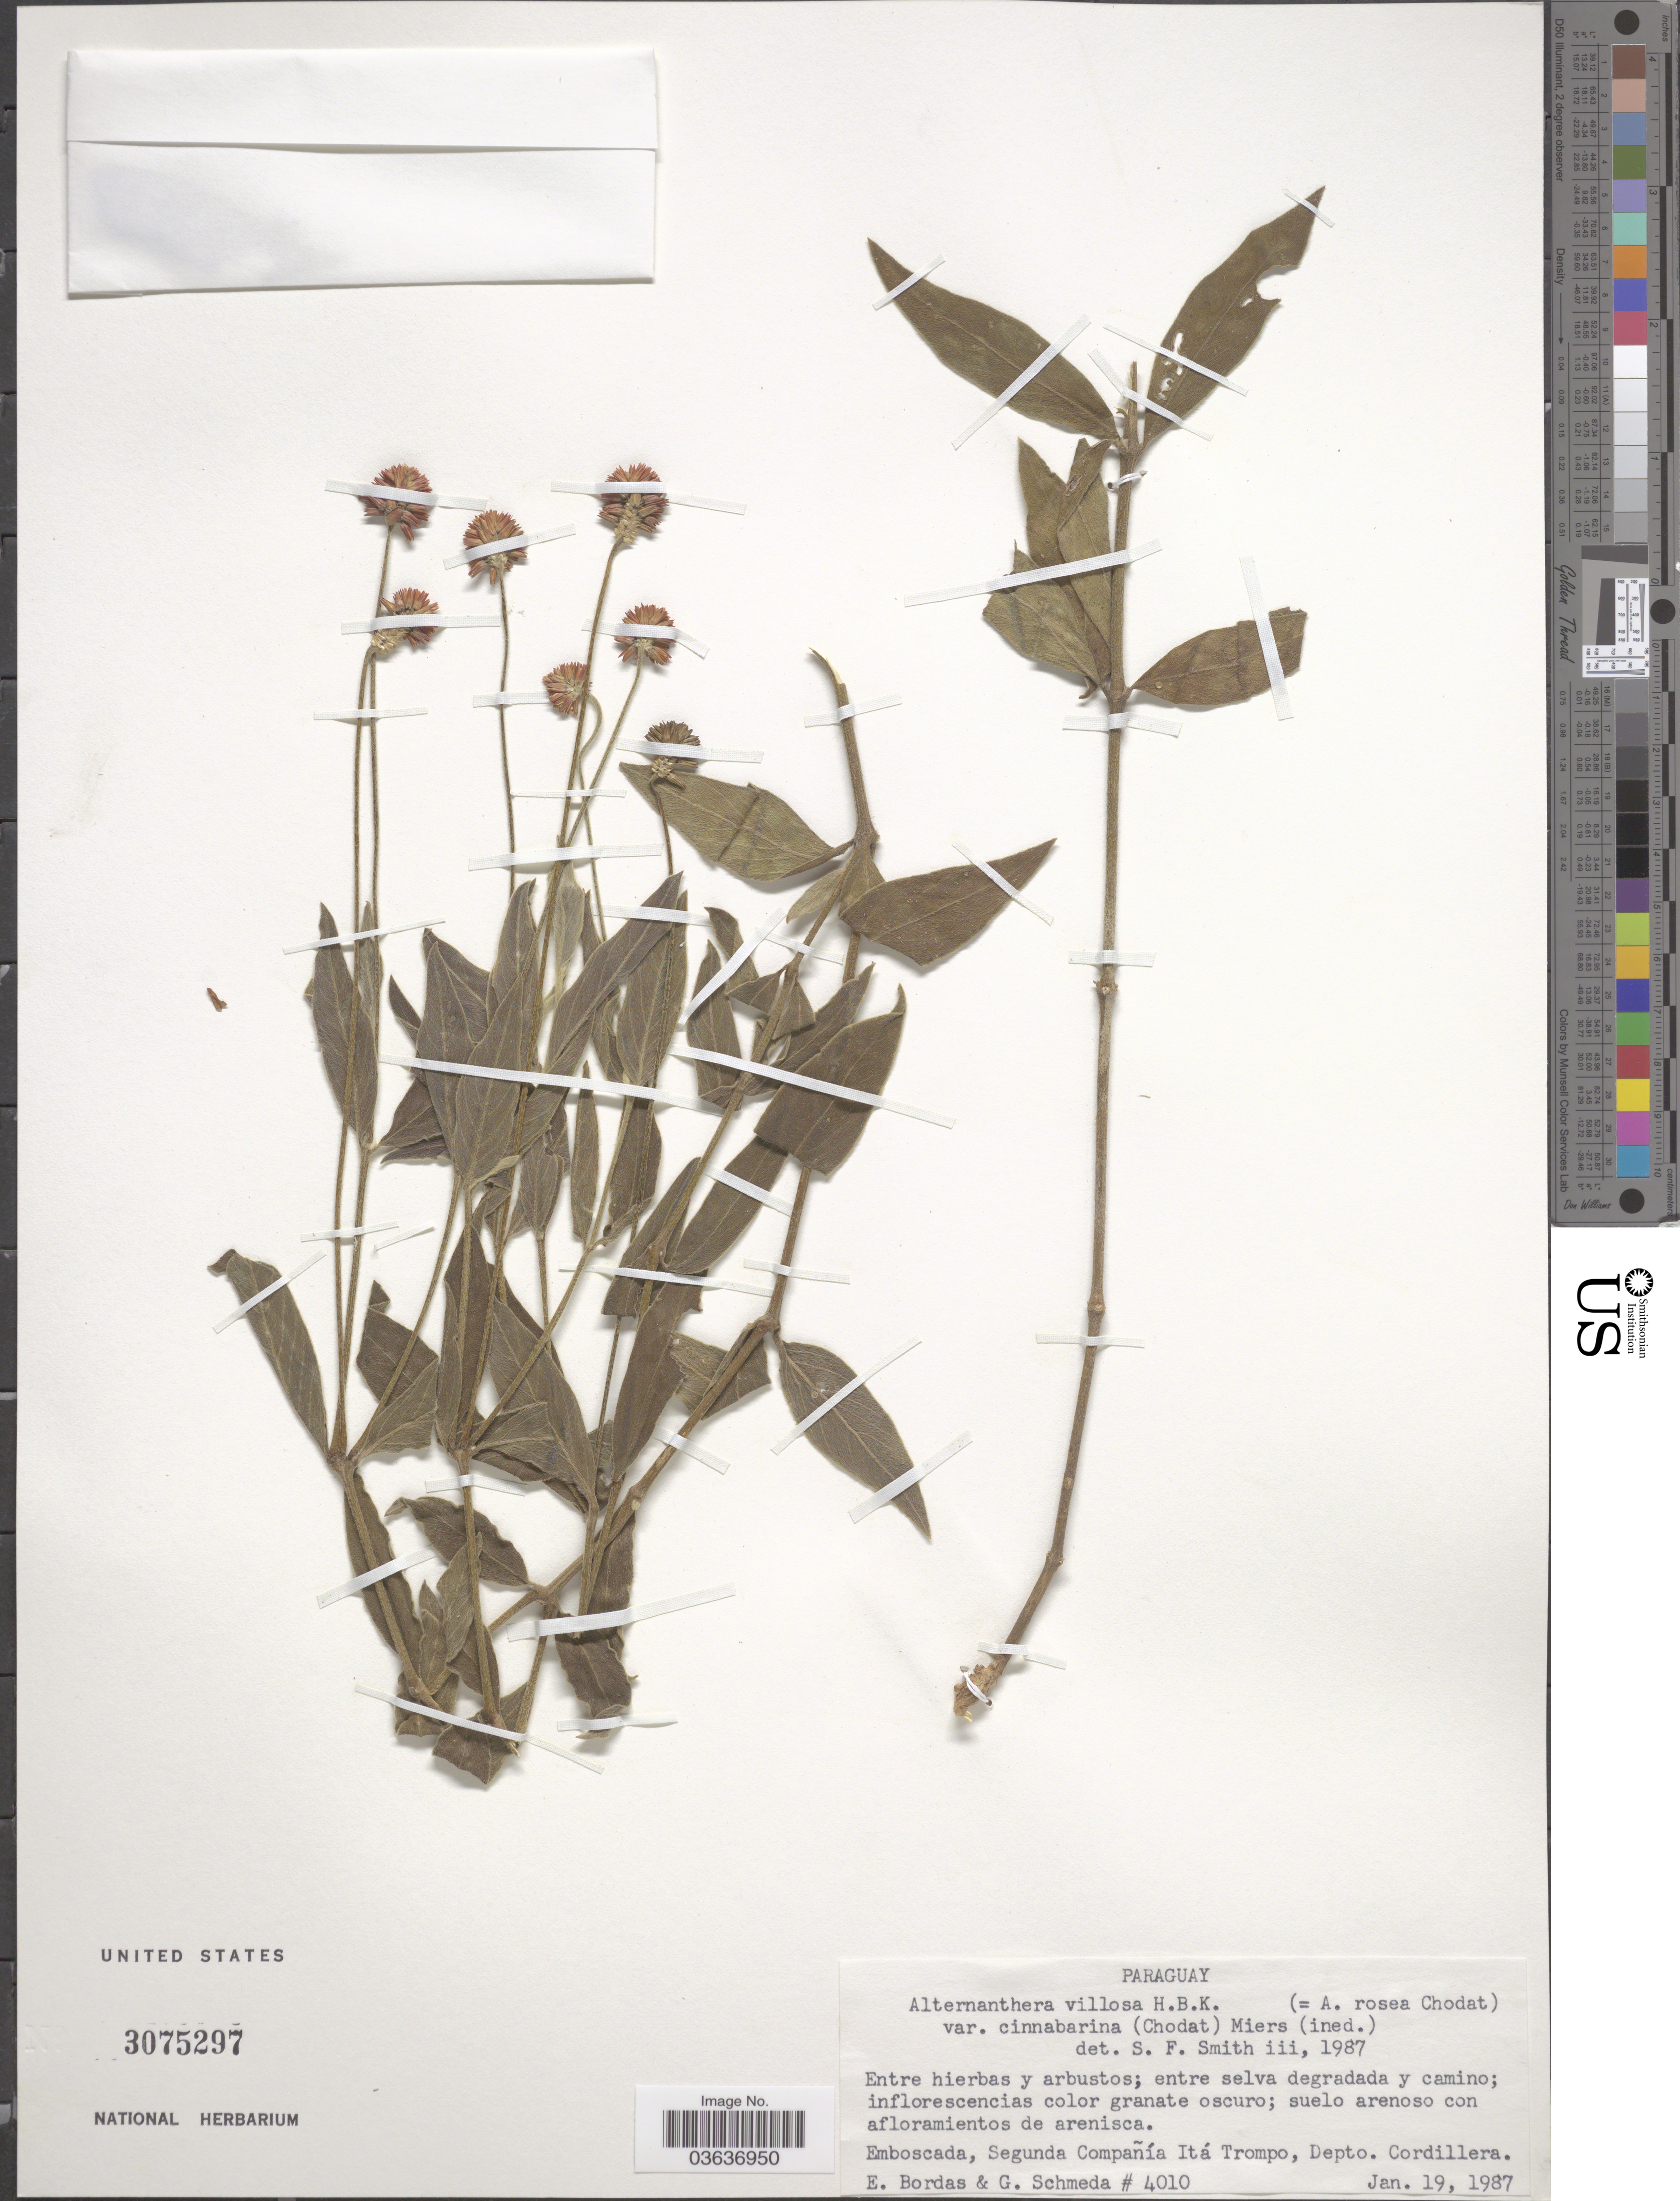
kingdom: Plantae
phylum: Tracheophyta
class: Magnoliopsida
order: Caryophyllales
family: Amaranthaceae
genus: Alternanthera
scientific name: Alternanthera villosa var. cinnabarina (Chodat) Mears comb. nov. ined.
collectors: E. Bordas & G. Schmeda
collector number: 4010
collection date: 1987-01-19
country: Paraguay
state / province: Cordillera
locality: Emboscada, Segunda Compañía Itá Trompo, Depto. Cordillera.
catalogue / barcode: US 3075297